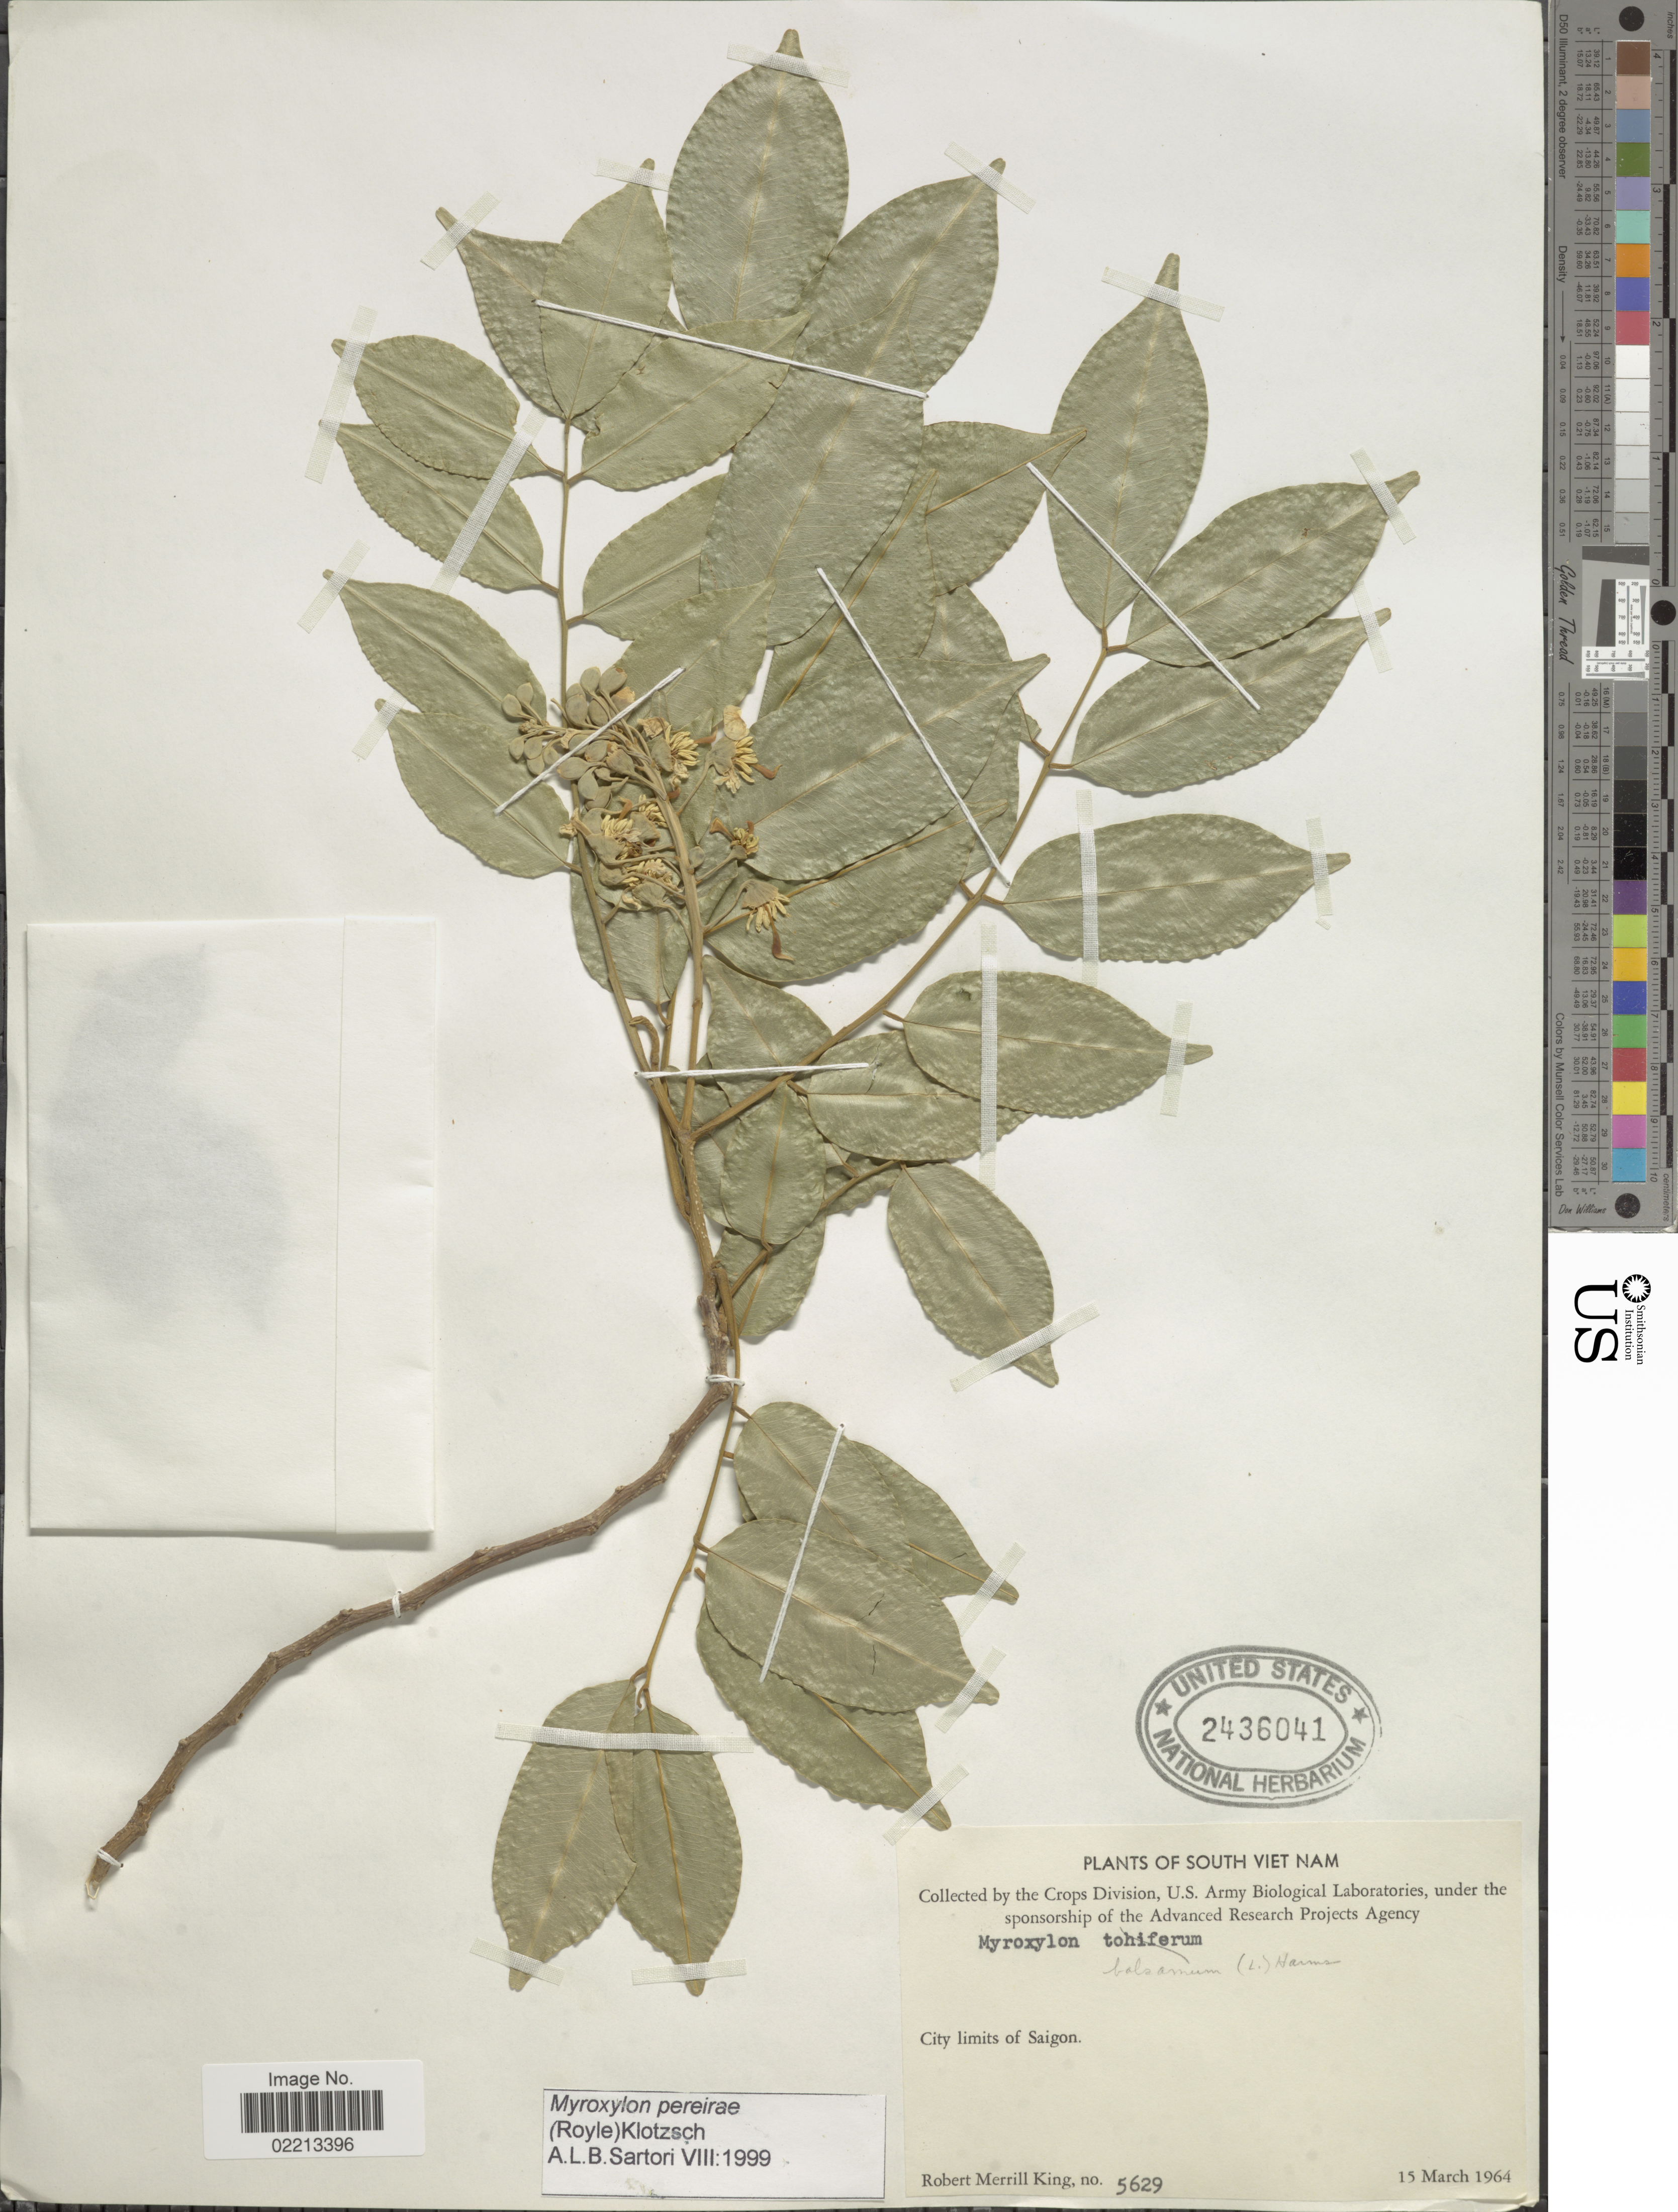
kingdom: Plantae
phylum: Tracheophyta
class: Magnoliopsida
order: Fabales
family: Fabaceae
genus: Myroxylon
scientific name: Myroxylon pereirae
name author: (Royle) Klotzsch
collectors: R. M. King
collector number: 5629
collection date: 1964-03-15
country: Vietnam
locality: South Vietnam, City limits of Saigon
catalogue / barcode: US 2436041